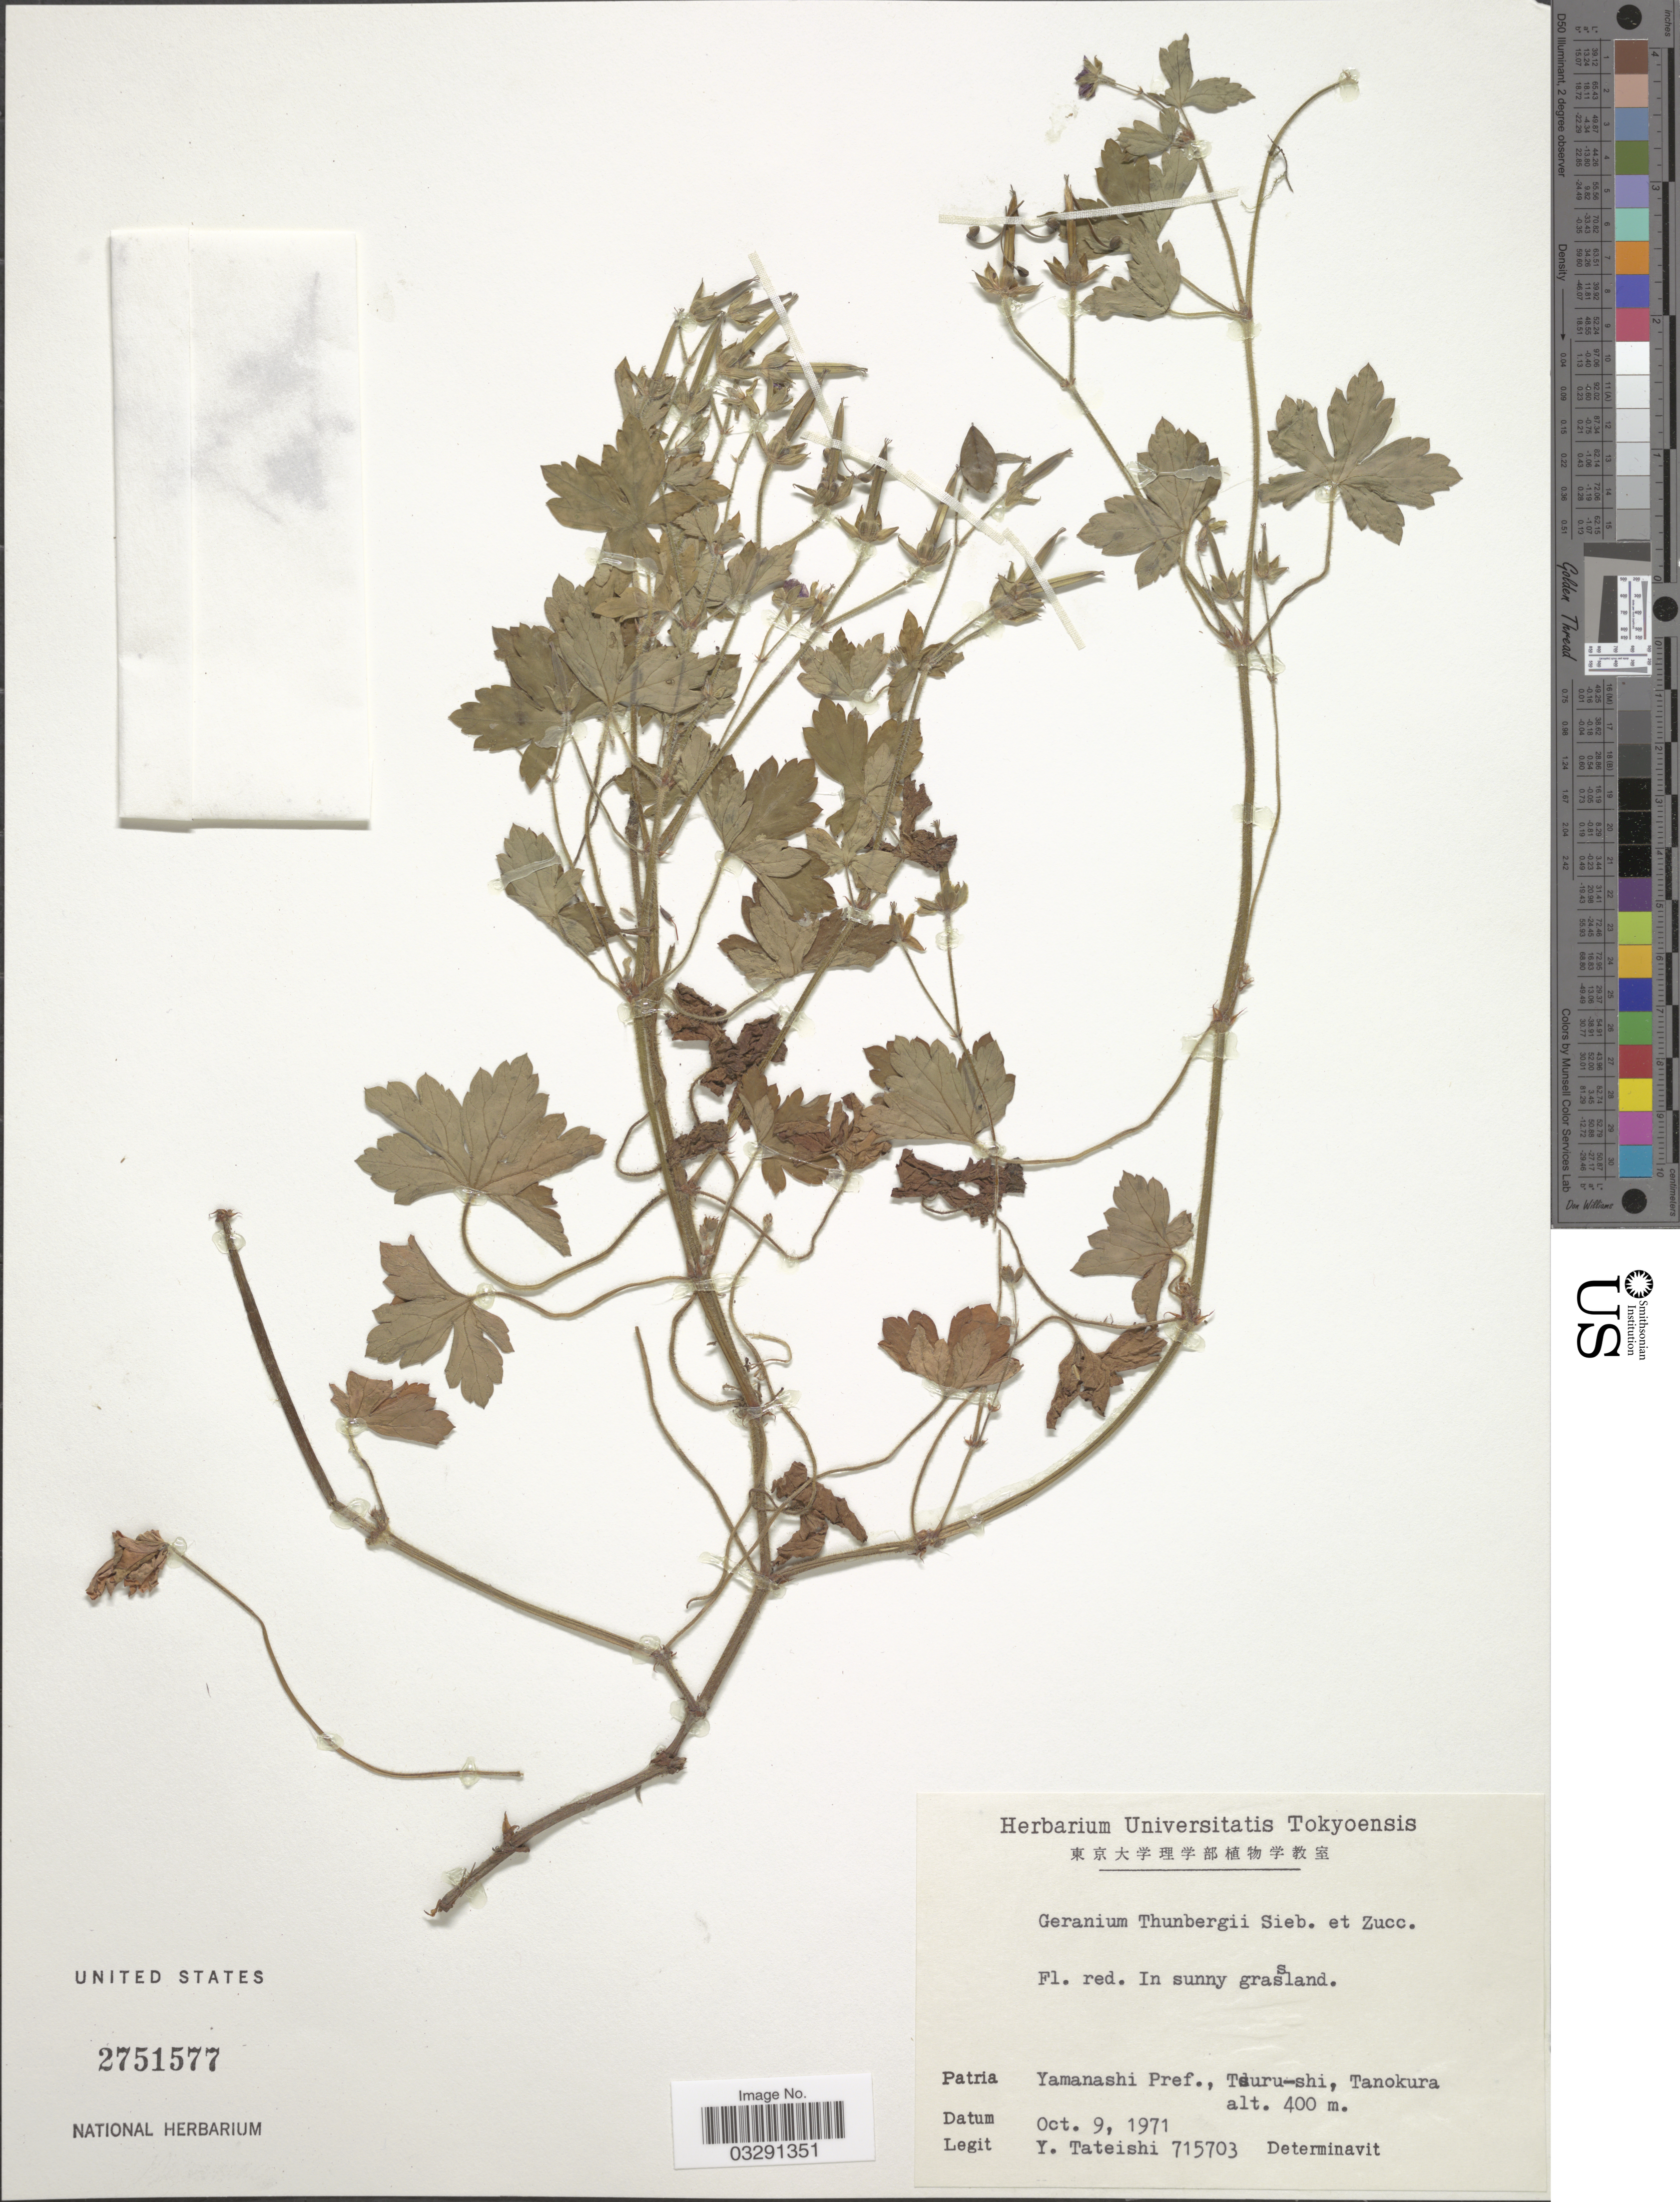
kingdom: Plantae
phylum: Tracheophyta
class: Magnoliopsida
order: Geraniales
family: Geraniaceae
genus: Geranium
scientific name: Geranium thunbergii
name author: Siebold ex Lindl. & Paxton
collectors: Y. Tateishi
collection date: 1971-10-09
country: Japan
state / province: Yamanasi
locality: Yamanashi Pref., Tsuru-shi, Tanokura.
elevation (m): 400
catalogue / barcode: US 2751577